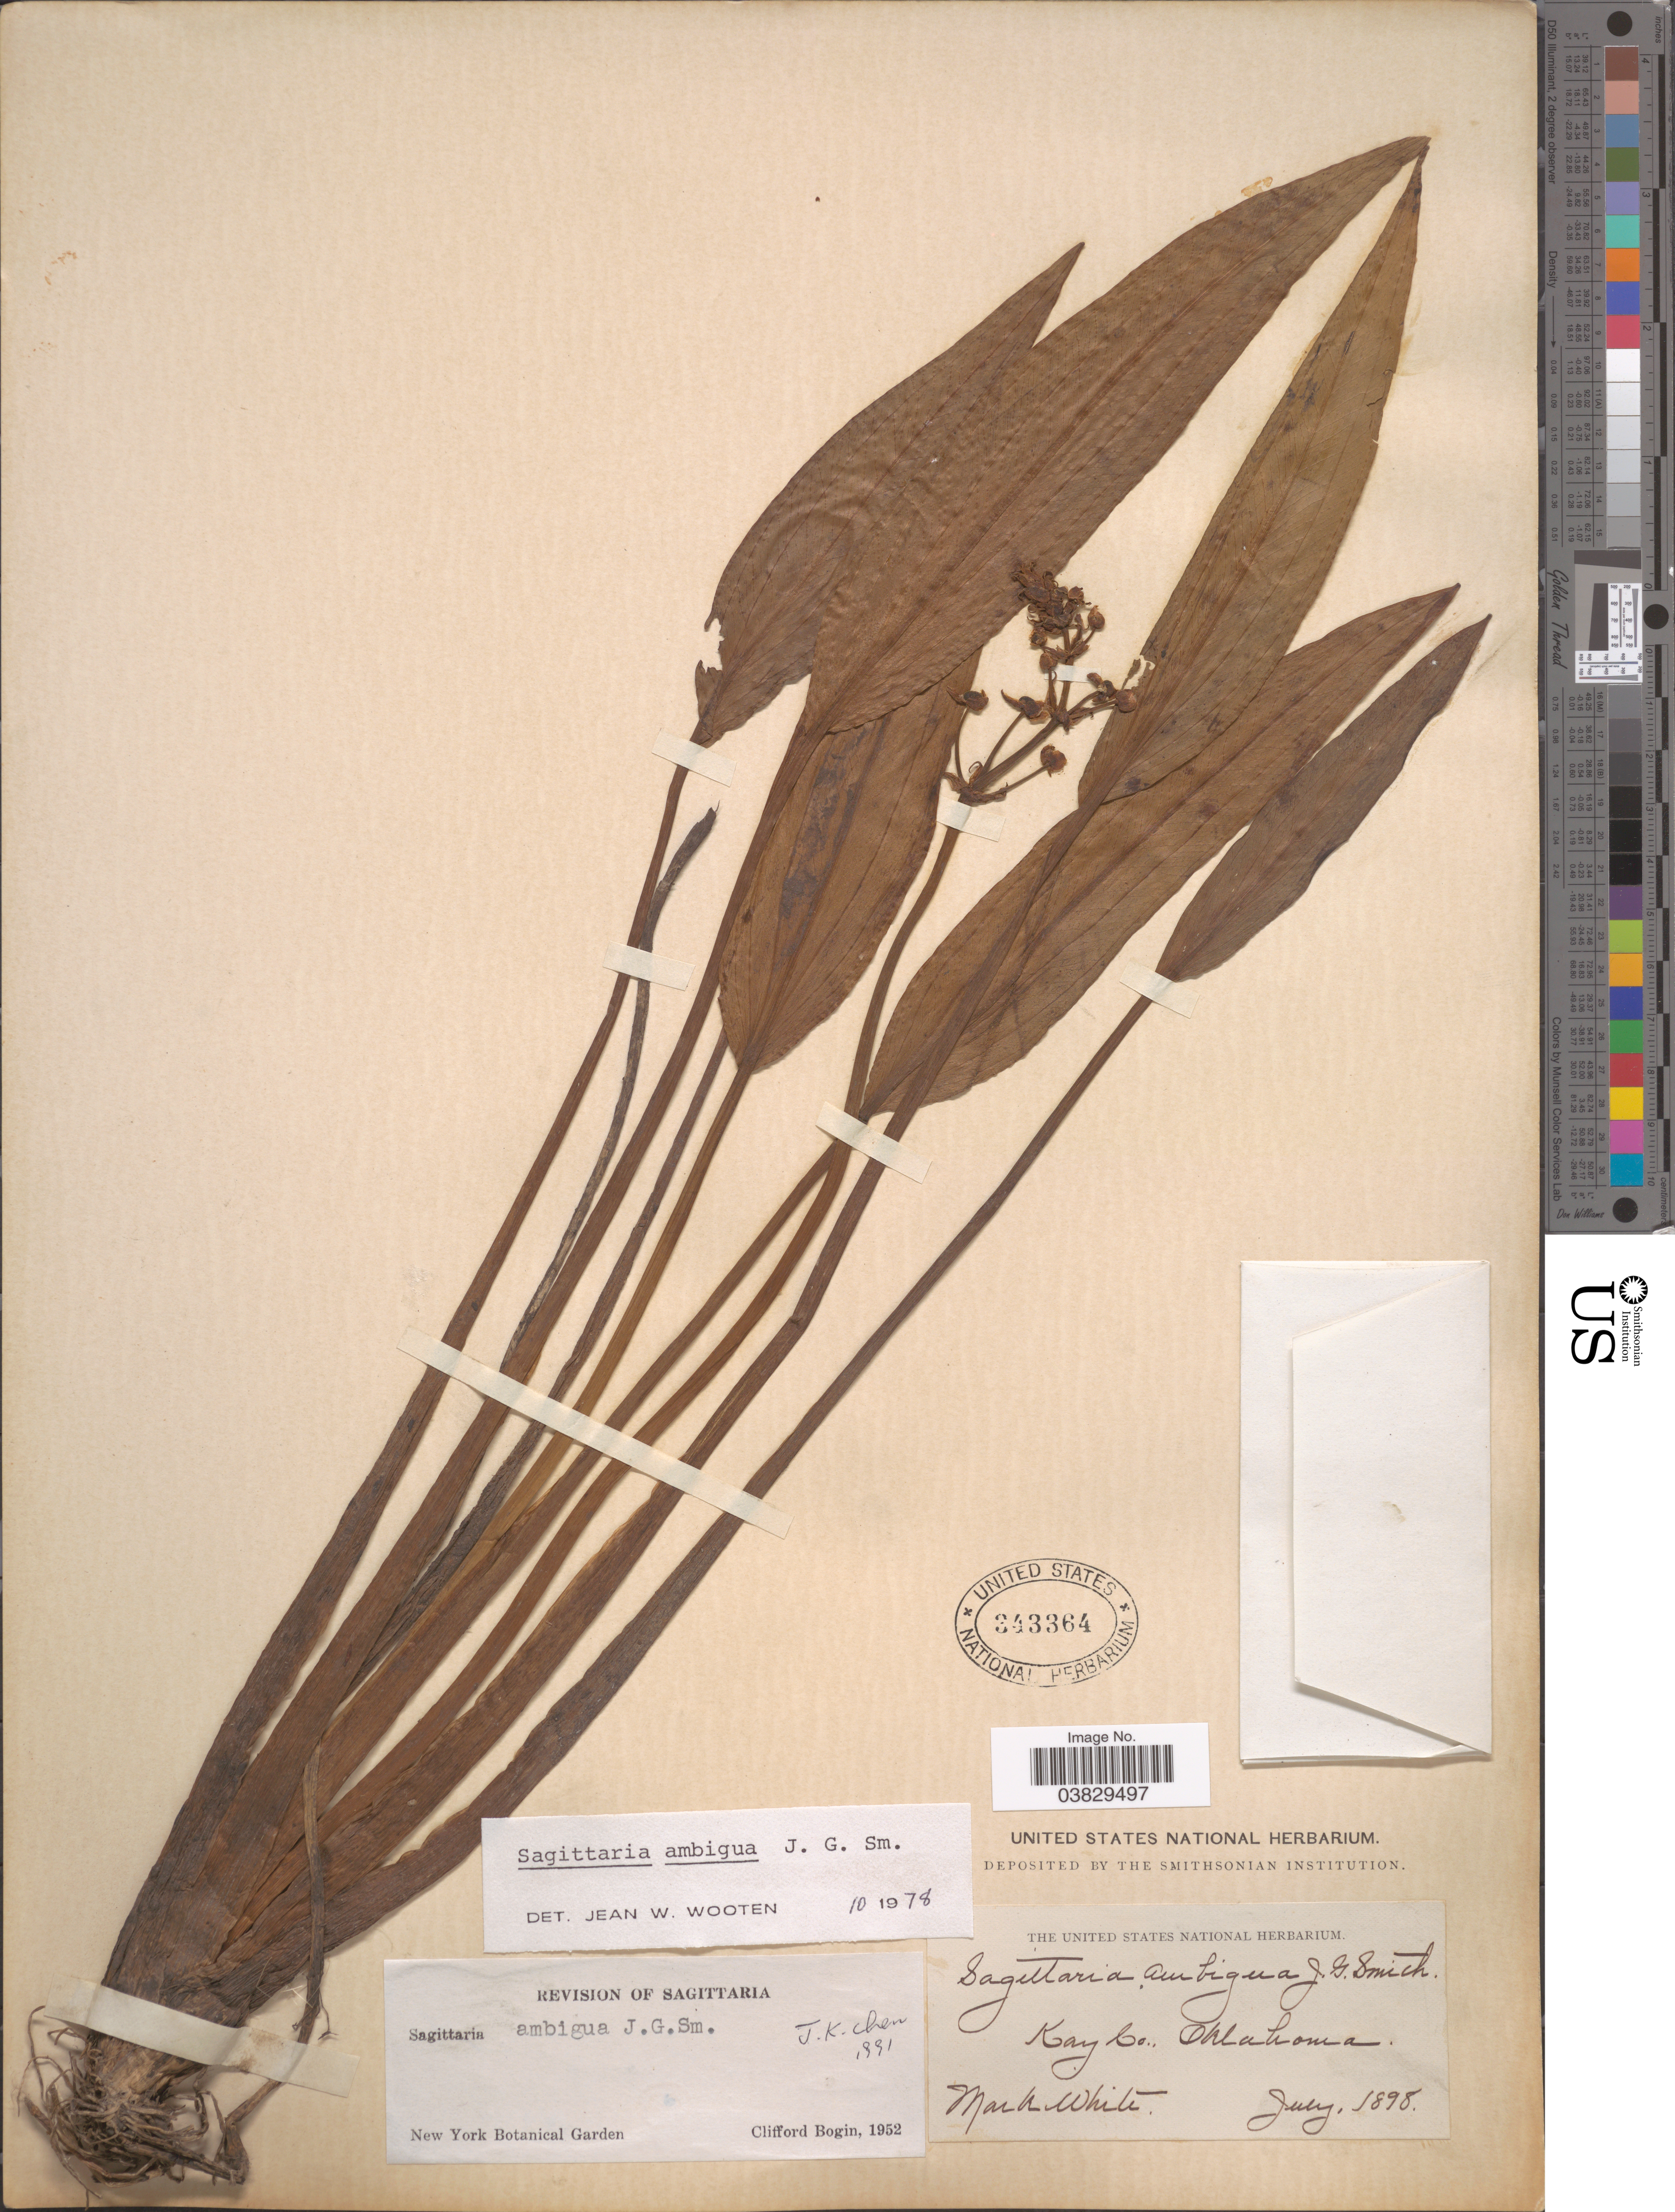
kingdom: Plantae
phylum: Tracheophyta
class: Liliopsida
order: Alismatales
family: Alismataceae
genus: Sagittaria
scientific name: Sagittaria ambigua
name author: J.G. Sm.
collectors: M. White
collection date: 1898-07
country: United States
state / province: Oklahoma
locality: Kay Co.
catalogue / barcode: US 343364